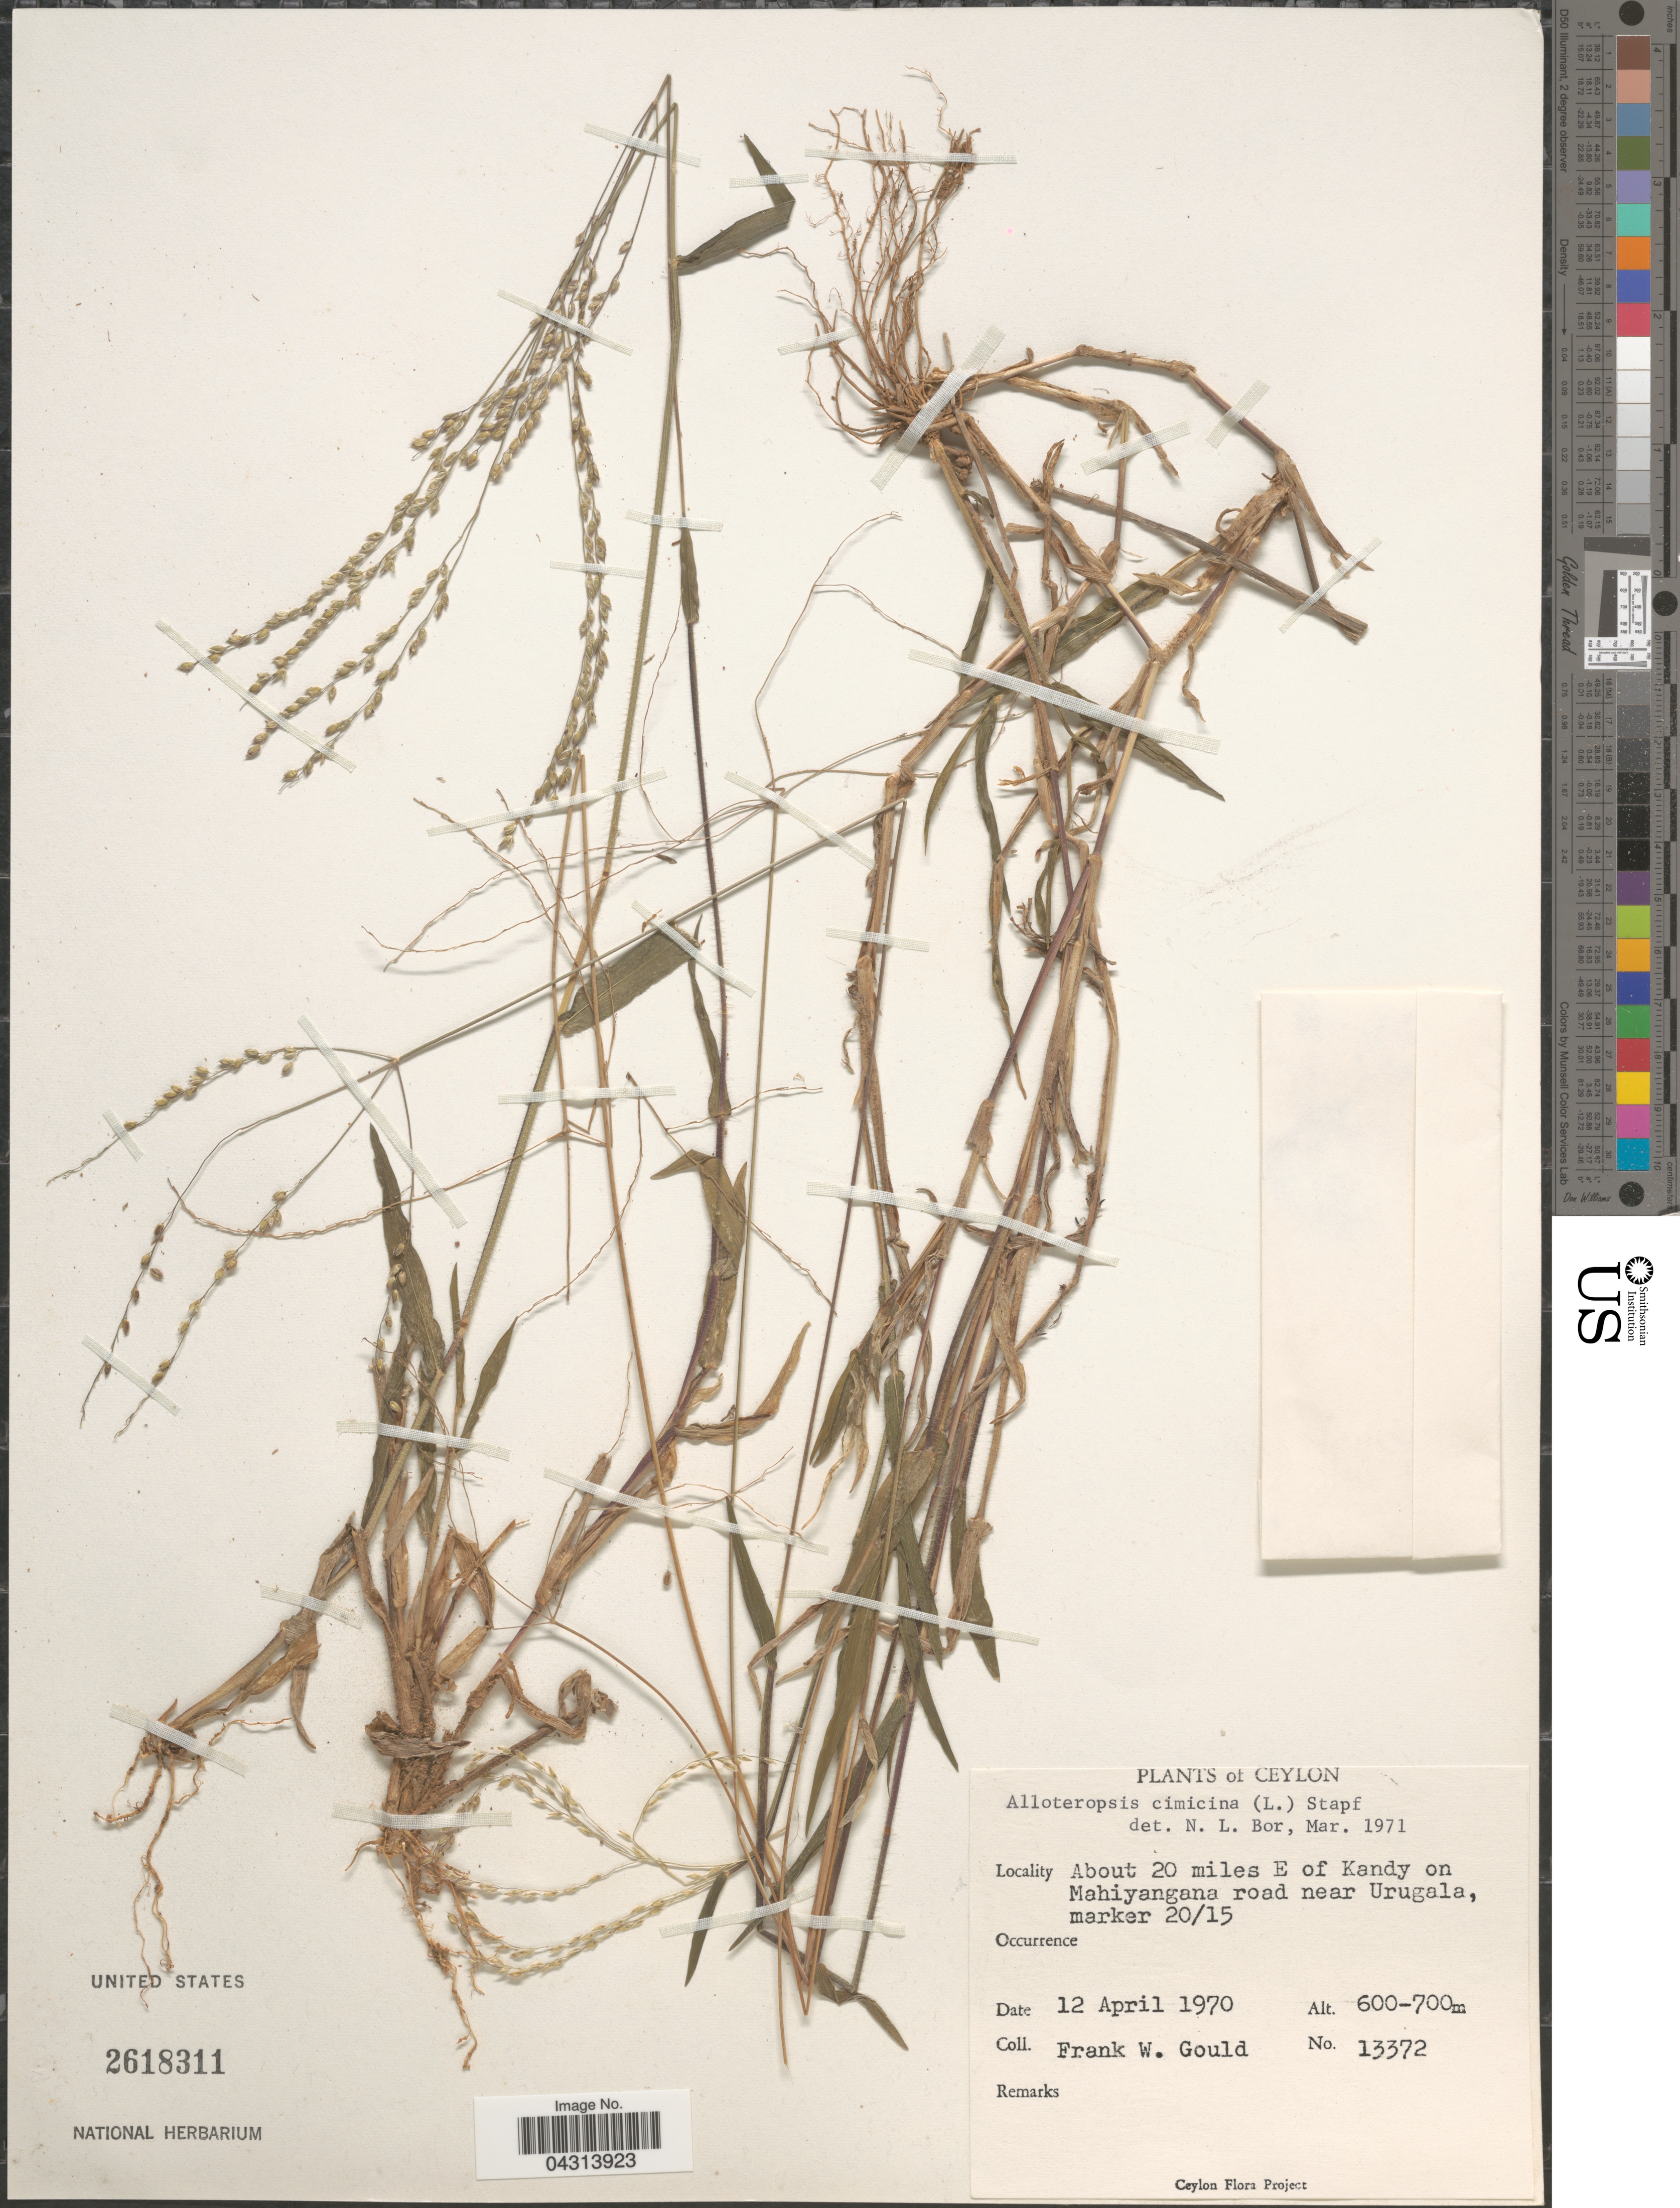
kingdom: Plantae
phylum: Tracheophyta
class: Liliopsida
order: Poales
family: Poaceae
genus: Alloteropsis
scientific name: Alloteropsis cimicina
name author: (L.) Stapf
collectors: F. W. Gould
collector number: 13372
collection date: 1970-04-12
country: Sri Lanka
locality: Ceylon. About 20 miles E of Kandy on Mahiyangana road near Urugala, marker 20/15.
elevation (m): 600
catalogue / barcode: US 2618311